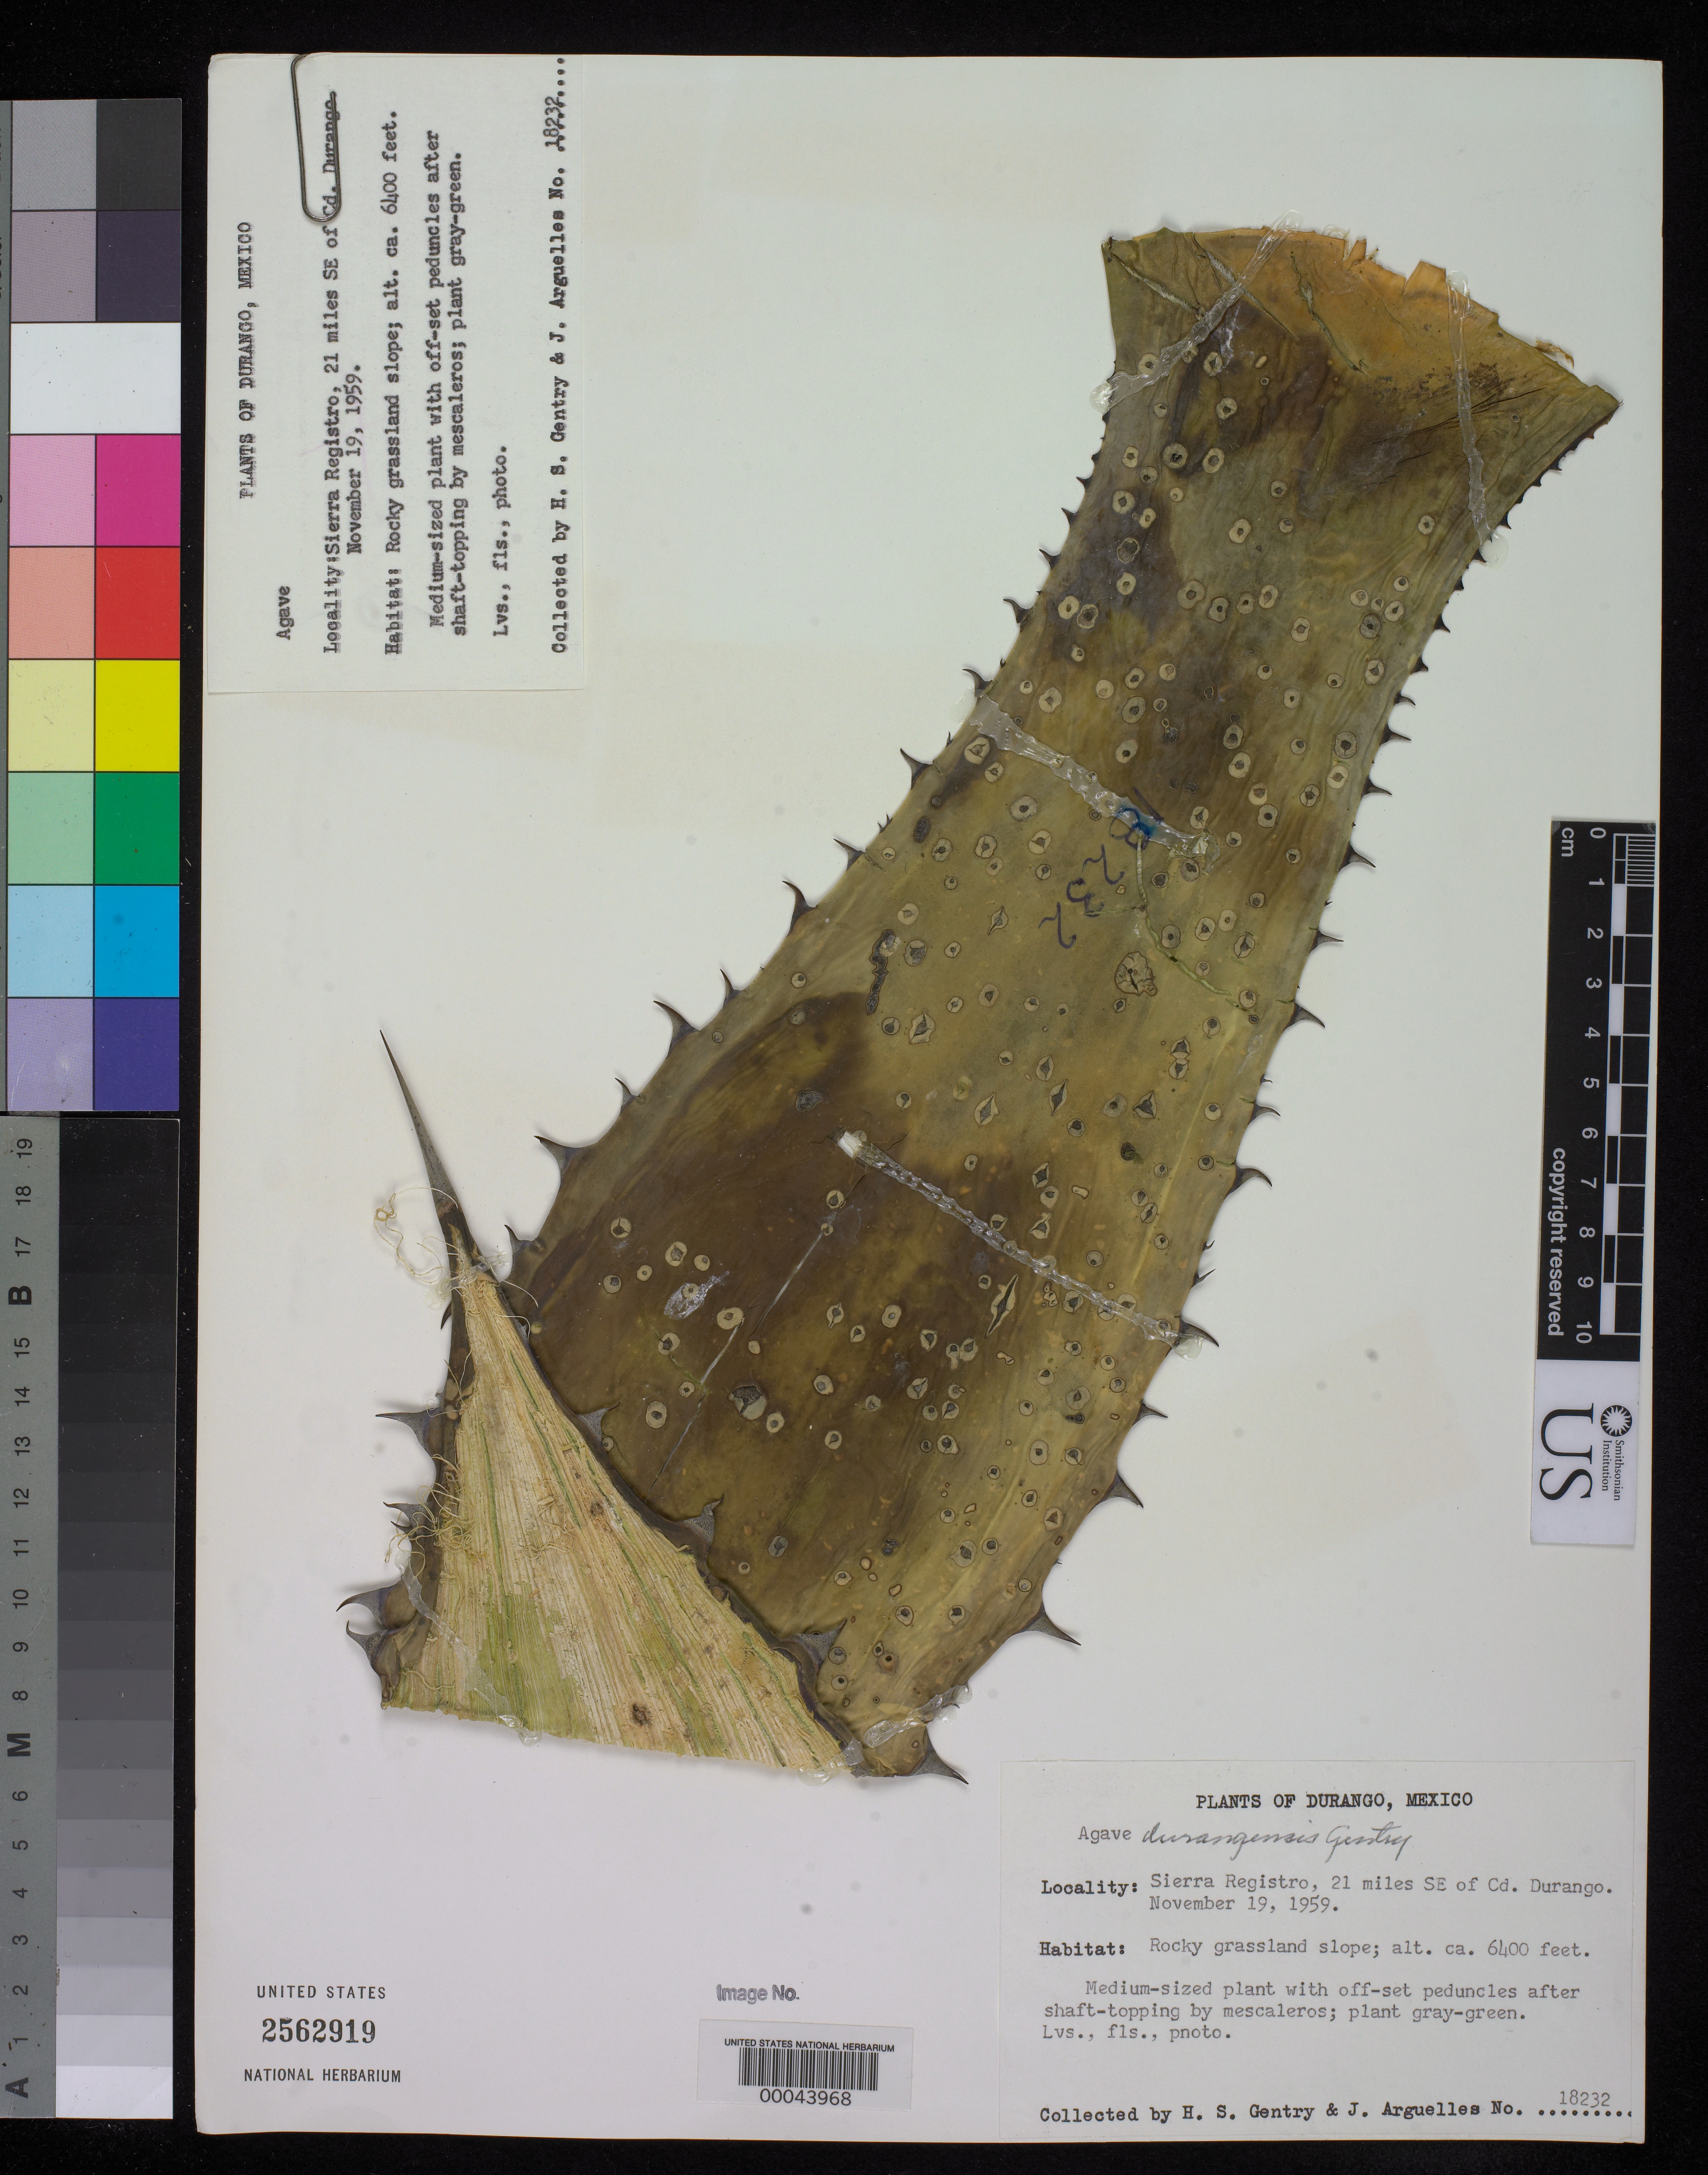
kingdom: Plantae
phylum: Tracheophyta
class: Liliopsida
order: Asparagales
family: Asparagaceae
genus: Agave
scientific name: Agave durangensis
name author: Gentry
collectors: H. S. Gentry & J. Arguelles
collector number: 18232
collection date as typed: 19 Nov 1959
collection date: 1959-11-19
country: Mexico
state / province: Durango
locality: Sierra registro, 21 mi SE of Cd Durango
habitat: Rocky grassland slope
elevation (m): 1951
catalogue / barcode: US 2562919